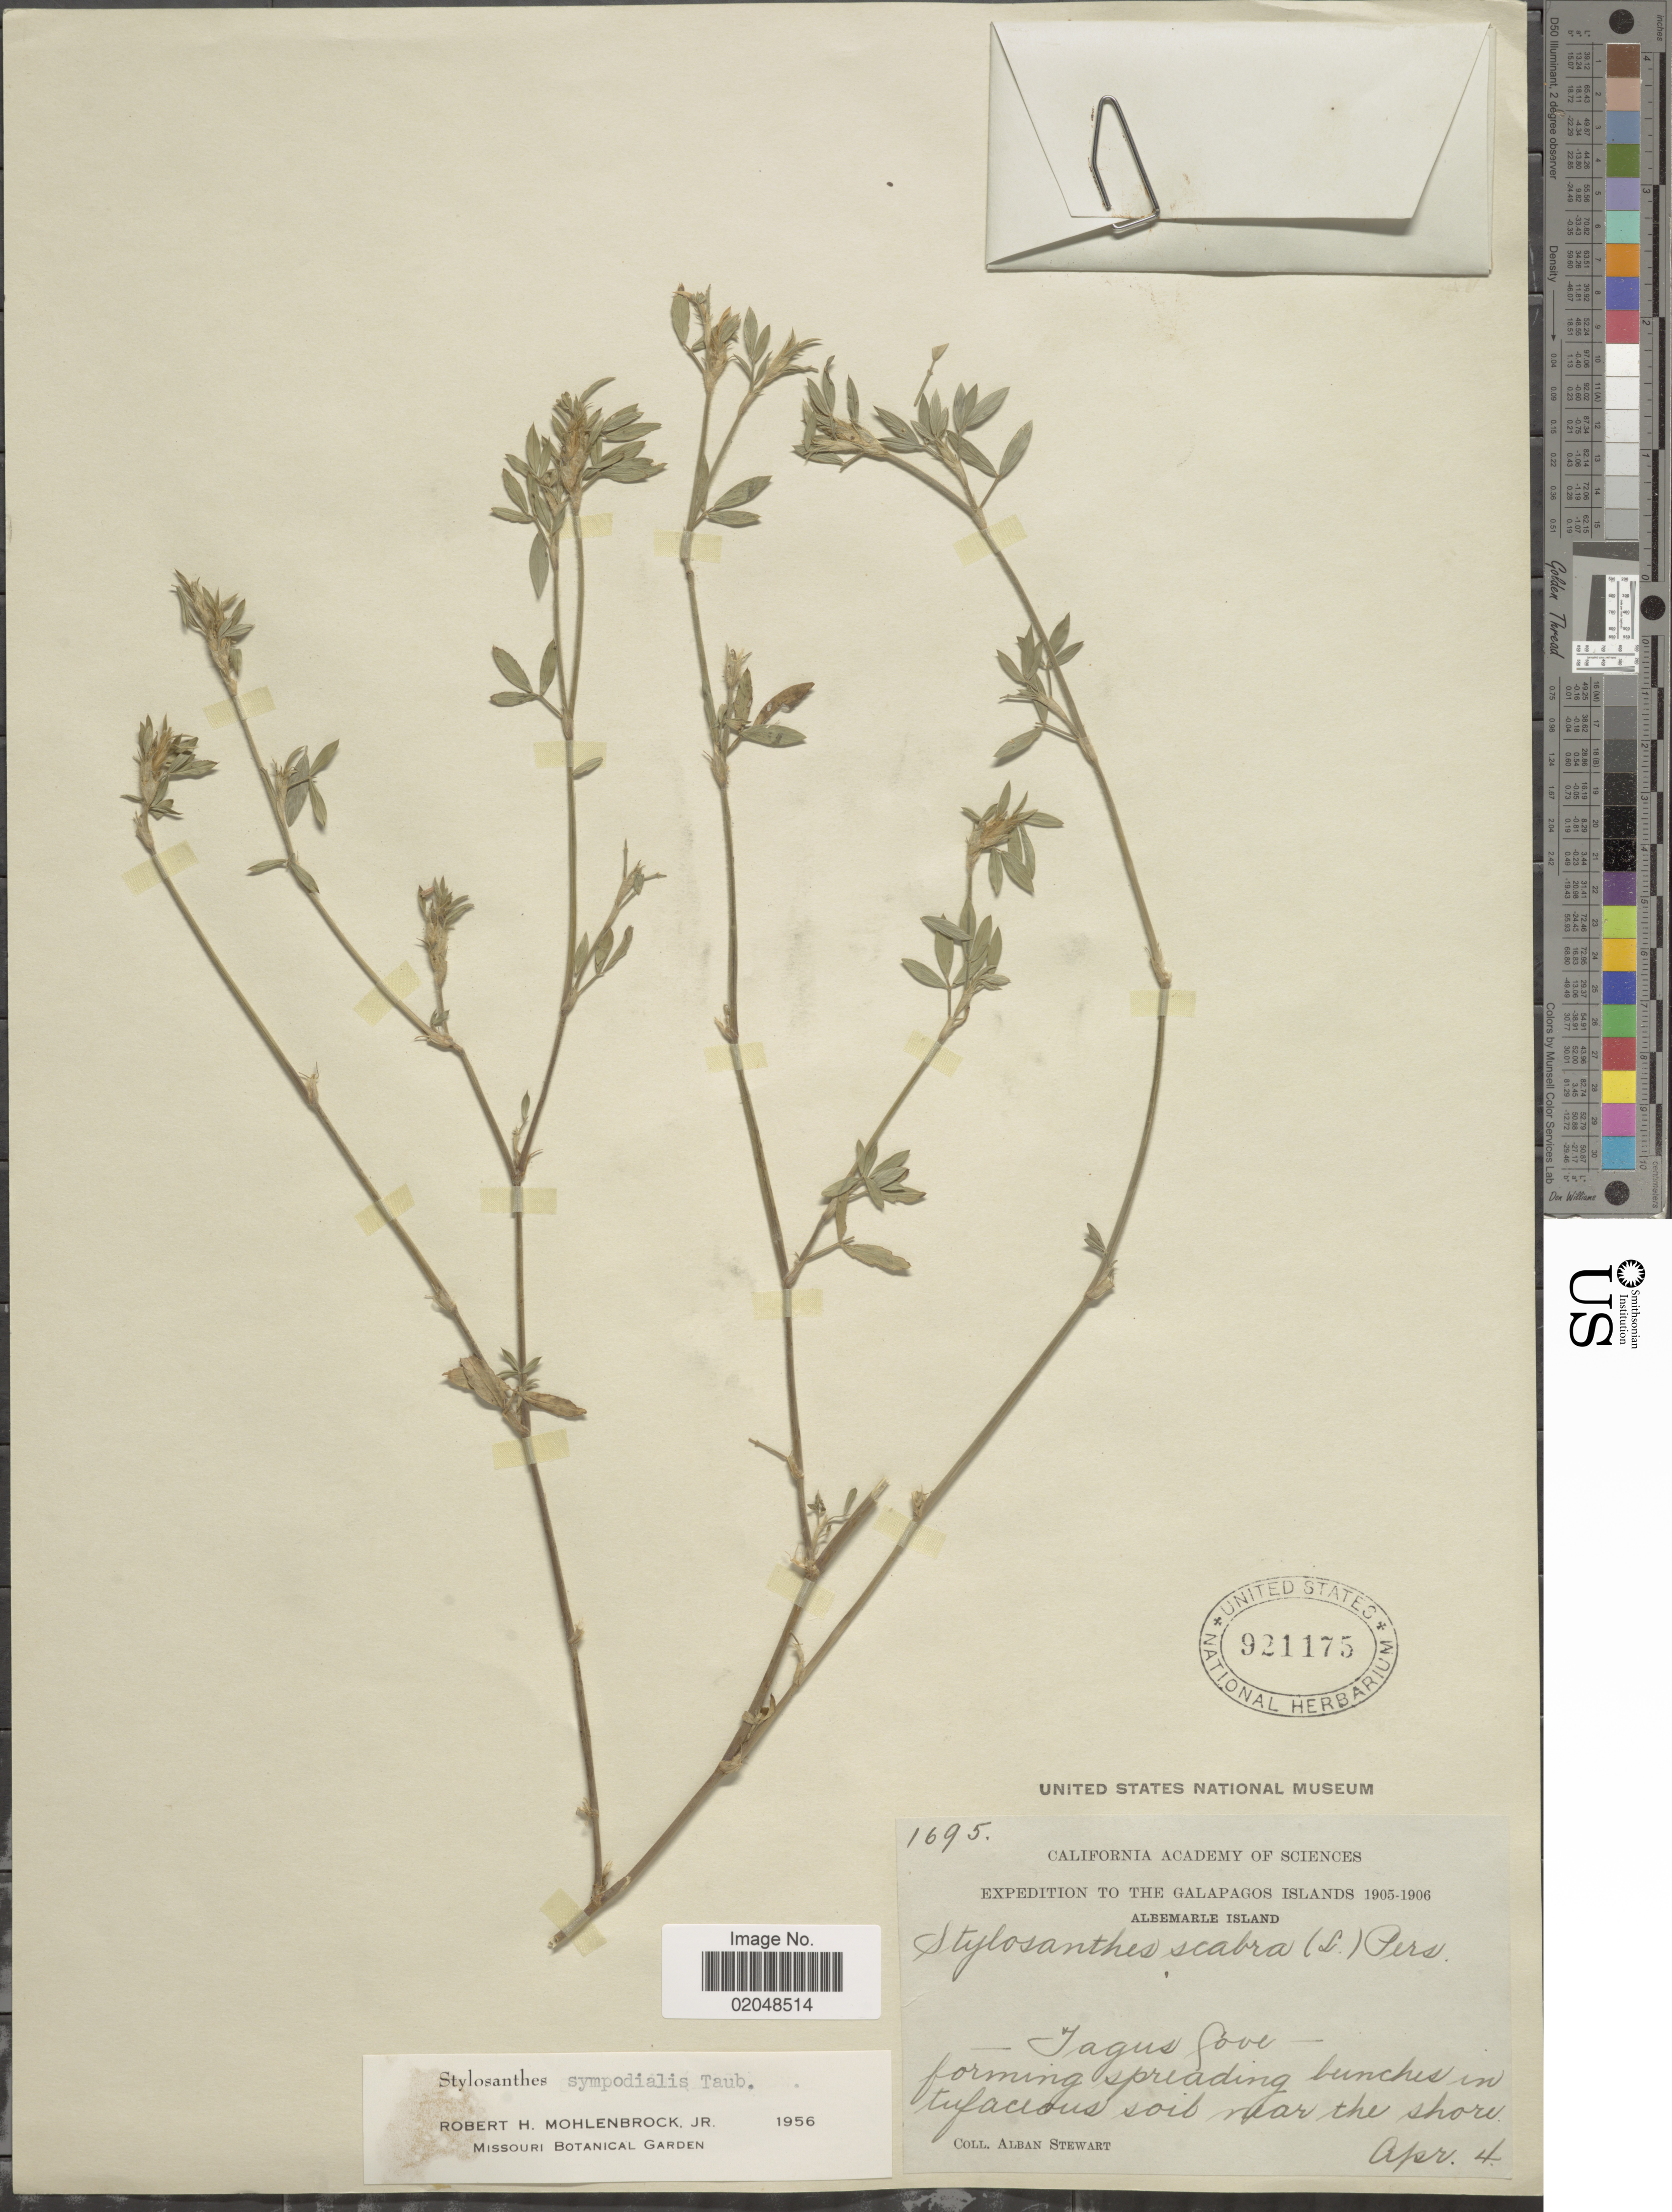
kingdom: Plantae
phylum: Tracheophyta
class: Magnoliopsida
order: Fabales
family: Fabaceae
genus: Stylosanthes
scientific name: Stylosanthes sympodialis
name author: Taub.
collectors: A. Stewart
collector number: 1695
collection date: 1905-04-04/1906-04-04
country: Ecuador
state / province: Colón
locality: Galapagos Islands, Albemarle Island, Jagus Gove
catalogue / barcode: US 921175